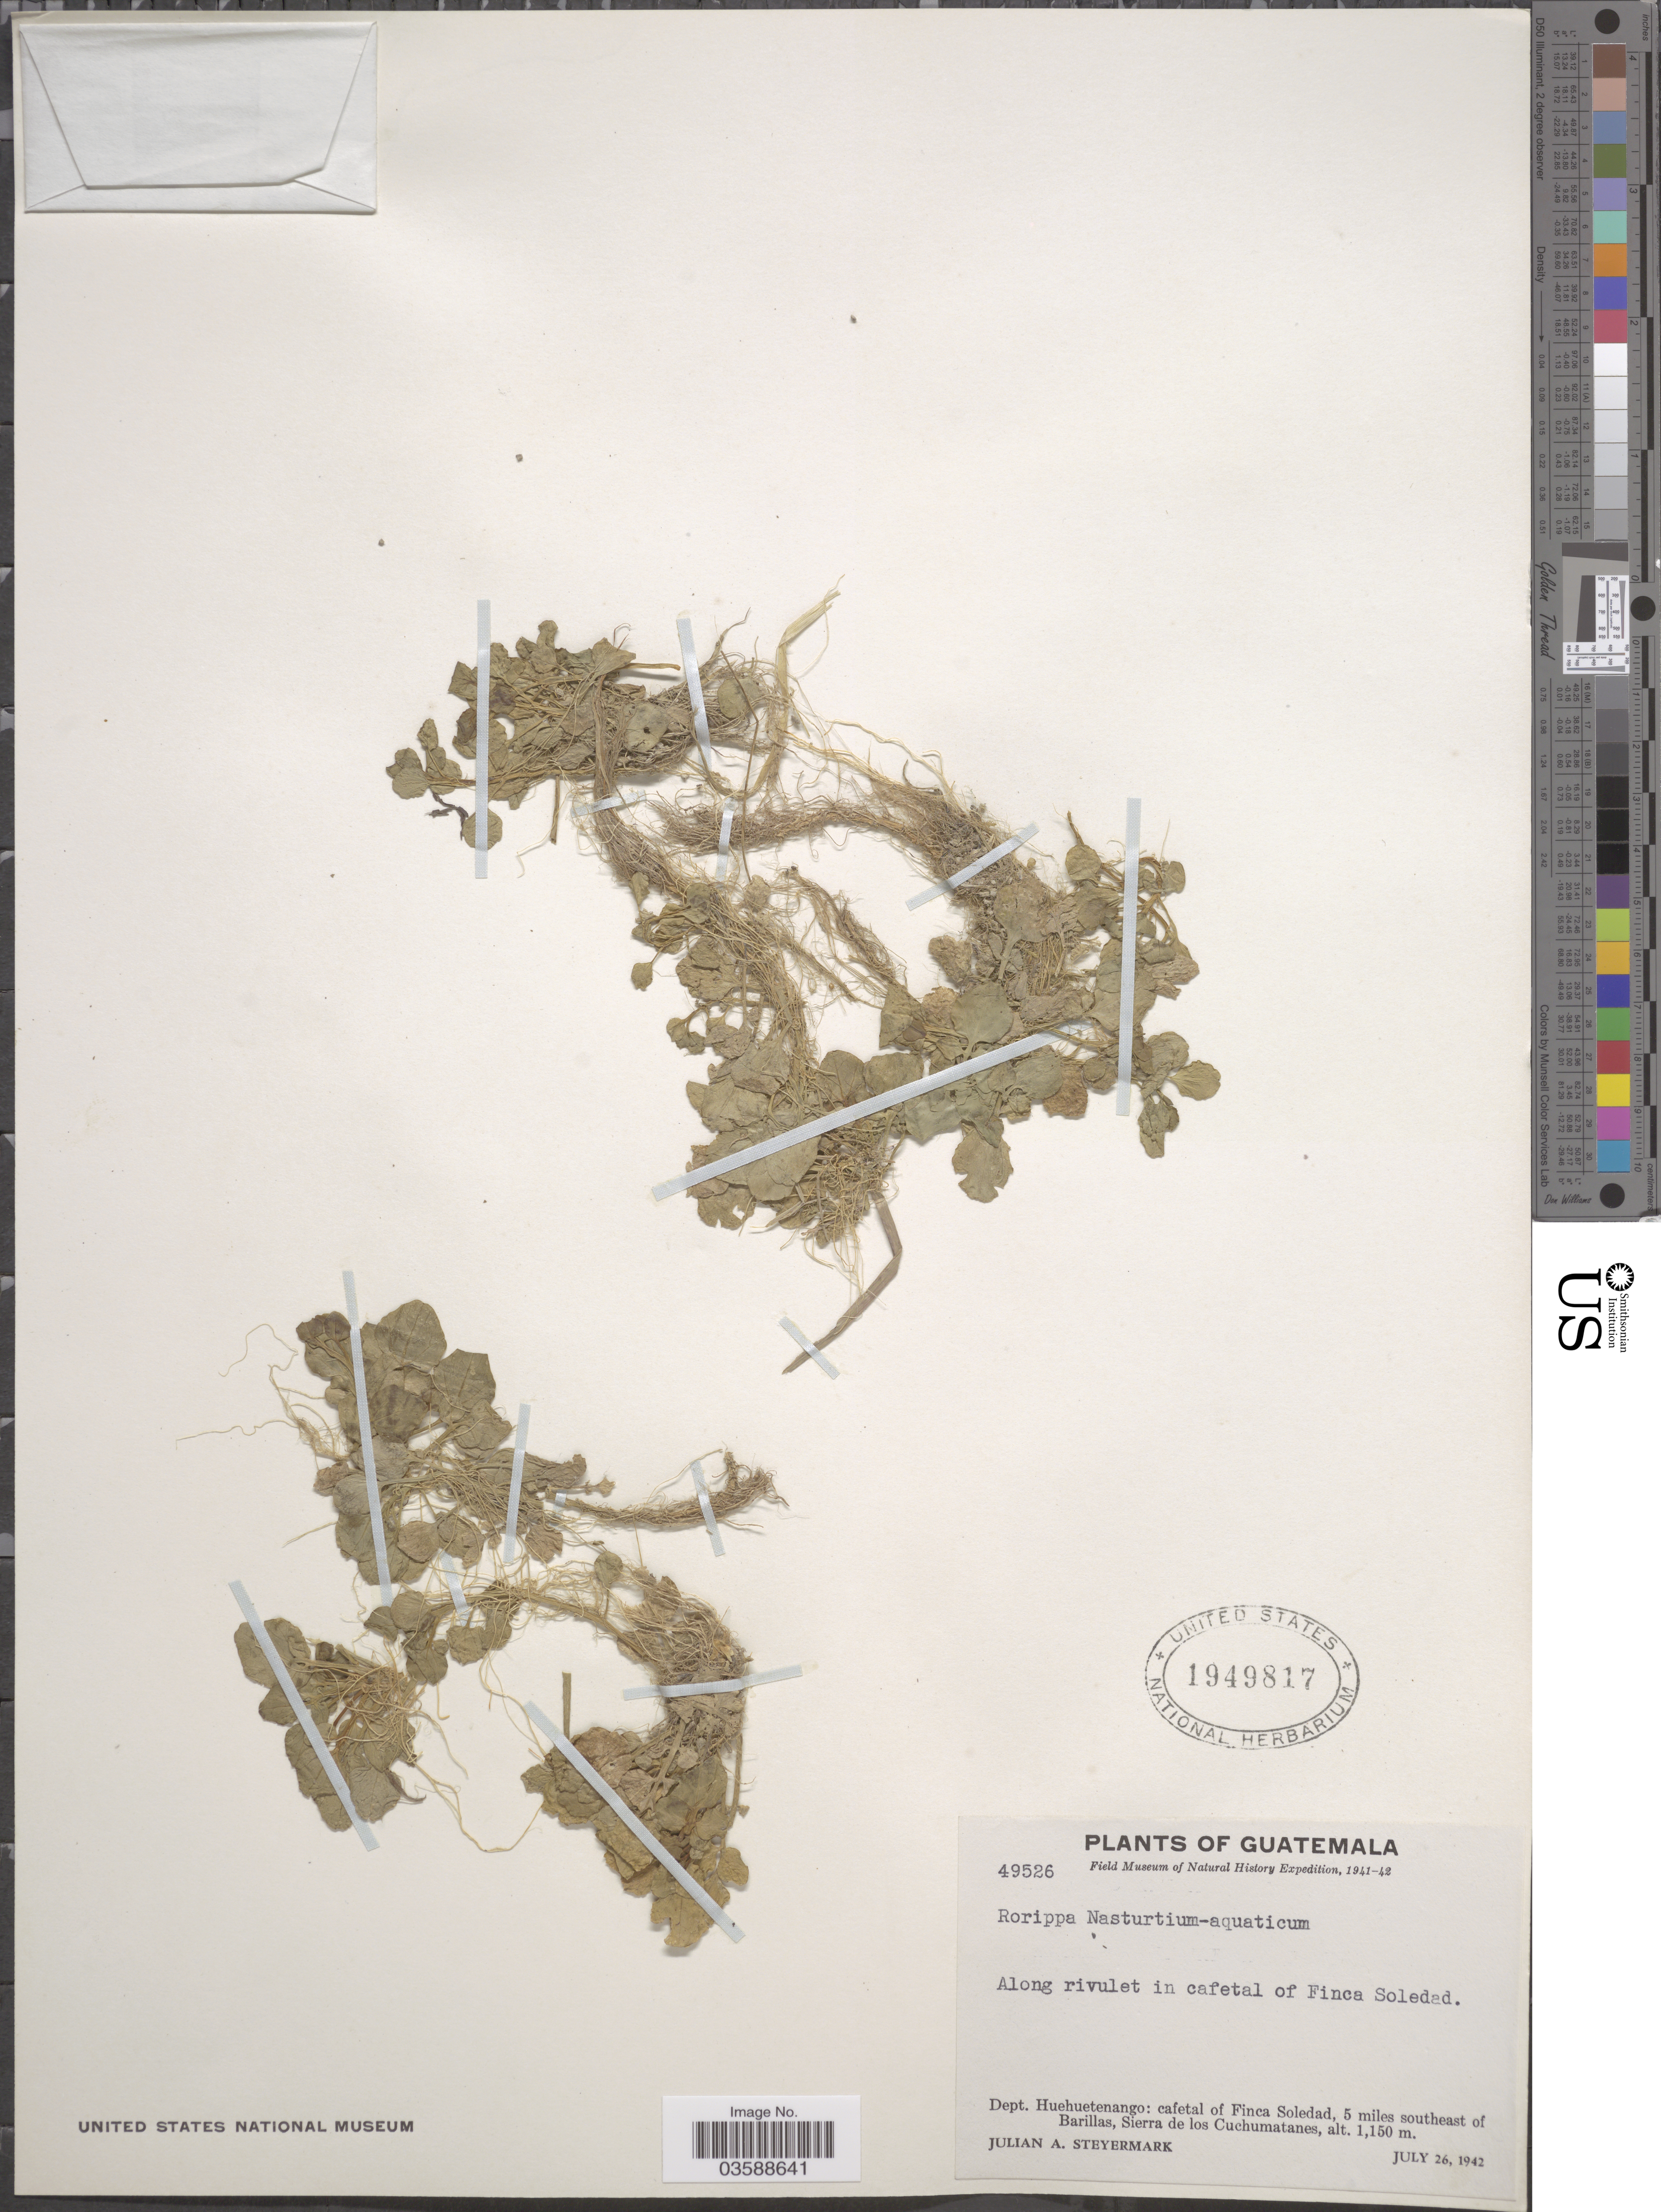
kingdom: Plantae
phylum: Tracheophyta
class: Magnoliopsida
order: Brassicales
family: Brassicaceae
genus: Nasturtium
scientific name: Nasturtium officinale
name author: R. Br.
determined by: Strong, M. T., (US), Smithsonian Institution - National Museum of Natural History (UNITED STATES)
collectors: J. Steyermark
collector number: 49526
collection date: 1942-07-26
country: Guatemala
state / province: Huehuetenango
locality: Dept. Huehuetenango: cafetal of Finca Soledad, 5 miles southeast of Barillas, Sierra de los Cuchumatanes. Along rivulet in cafetal of Finca Soledad.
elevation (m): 1150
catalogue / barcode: US 1949817